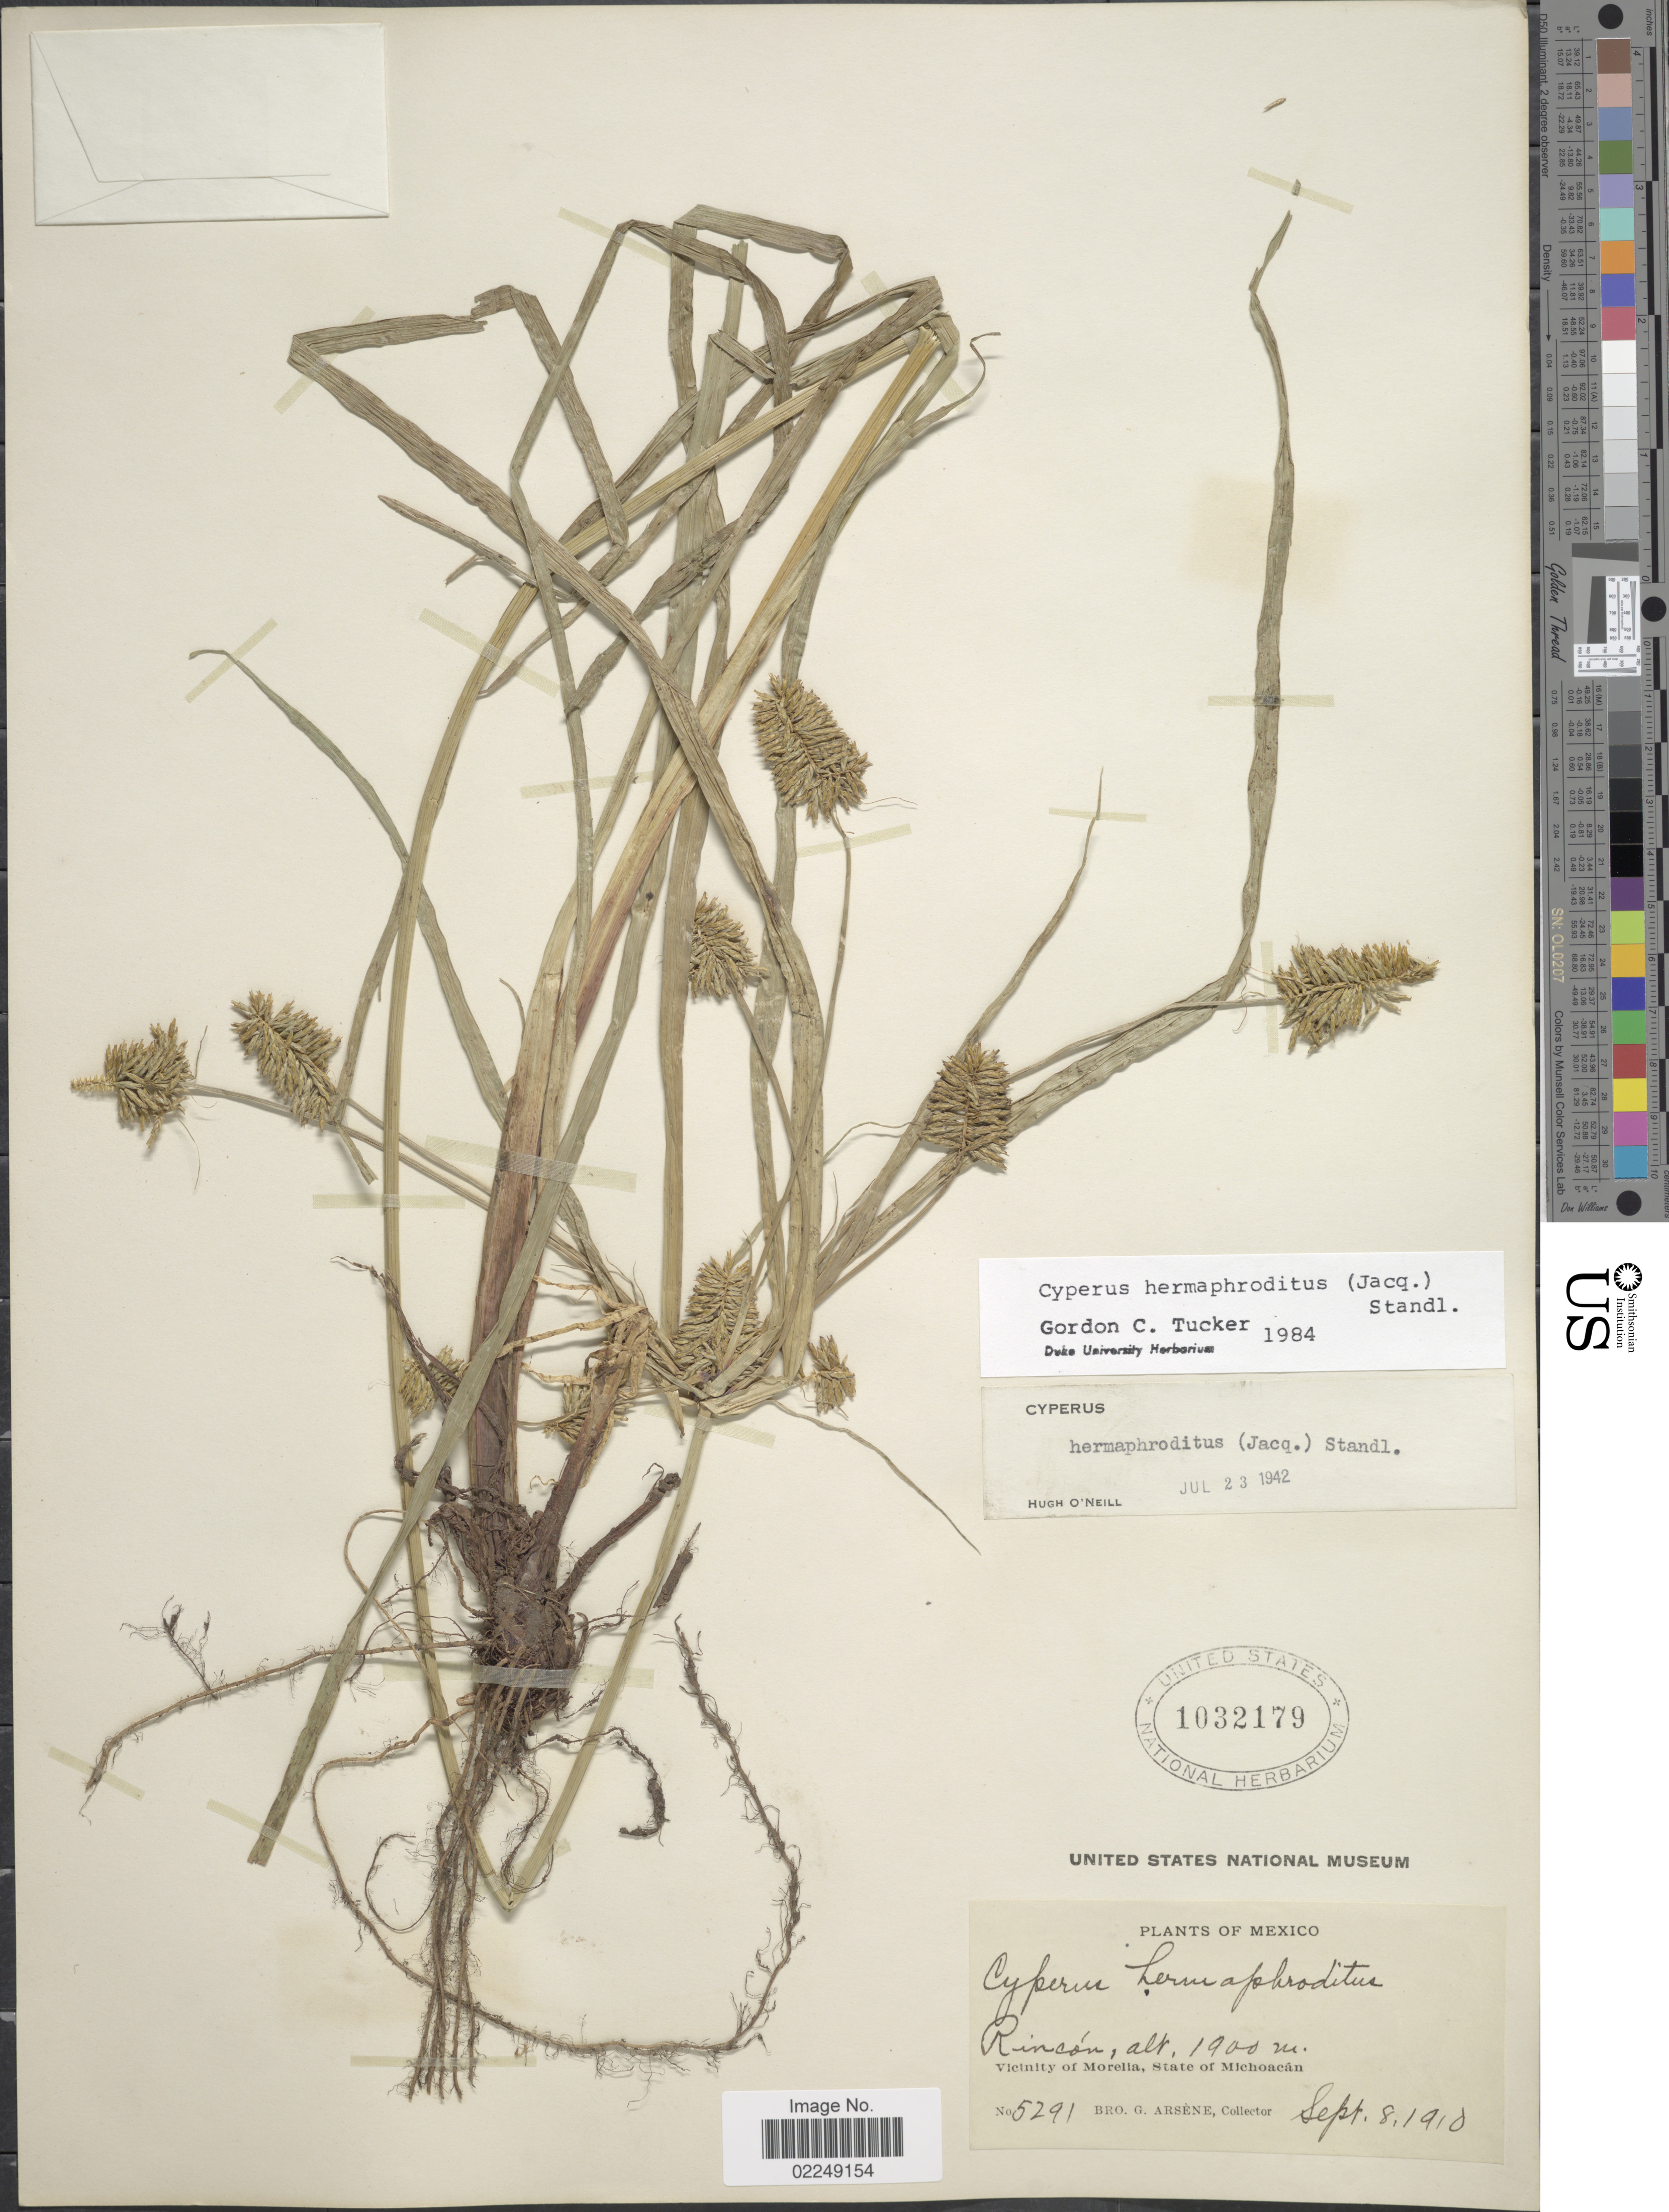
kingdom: Plantae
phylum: Tracheophyta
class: Liliopsida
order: Poales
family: Cyperaceae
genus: Cyperus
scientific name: Cyperus hermaphroditus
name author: (Jacq.) Standl.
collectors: Bro. G. Arsène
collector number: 5291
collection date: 1910-09-08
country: Mexico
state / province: Michoacán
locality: Rincon, Vicinity of Morelia, State of Michoacan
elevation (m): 1900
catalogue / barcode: US 1032179